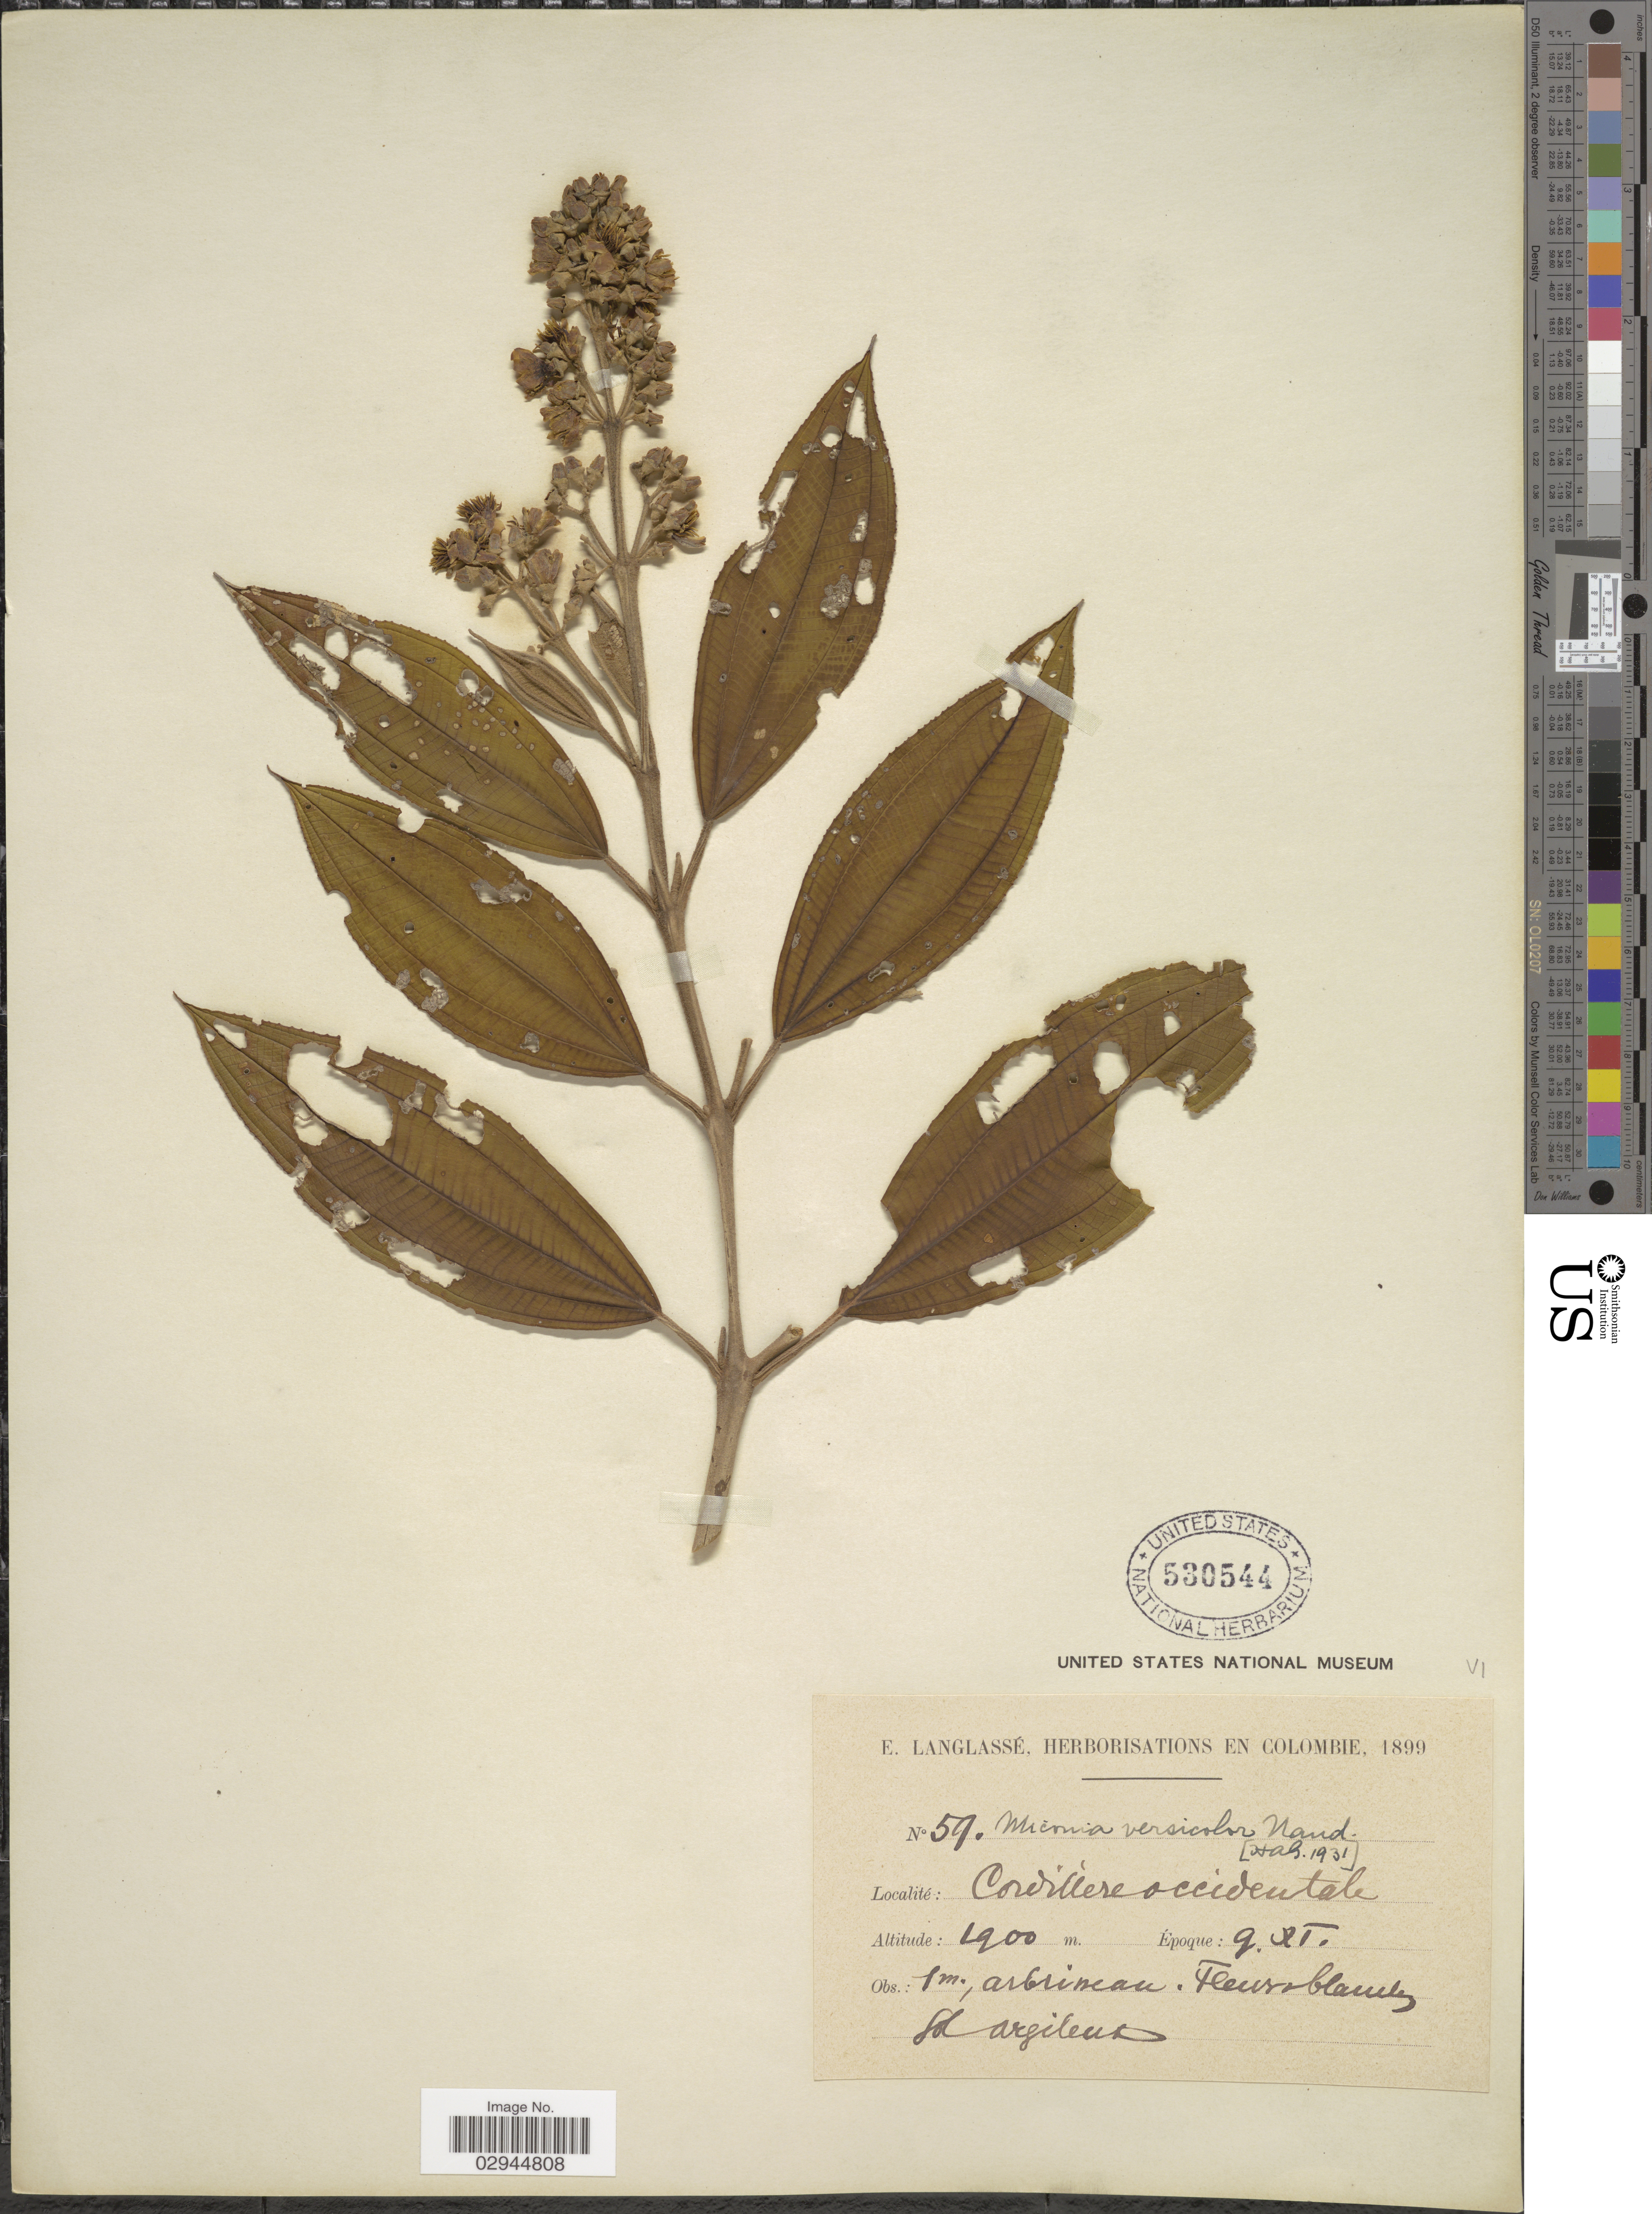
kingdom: Plantae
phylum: Tracheophyta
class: Magnoliopsida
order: Myrtales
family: Melastomataceae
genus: Miconia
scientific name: Miconia versicolor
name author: Naudin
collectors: E. Langlassé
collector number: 59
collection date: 1899-11-09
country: Colombia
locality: Cordillère occidentale.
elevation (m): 1900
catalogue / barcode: US 530544